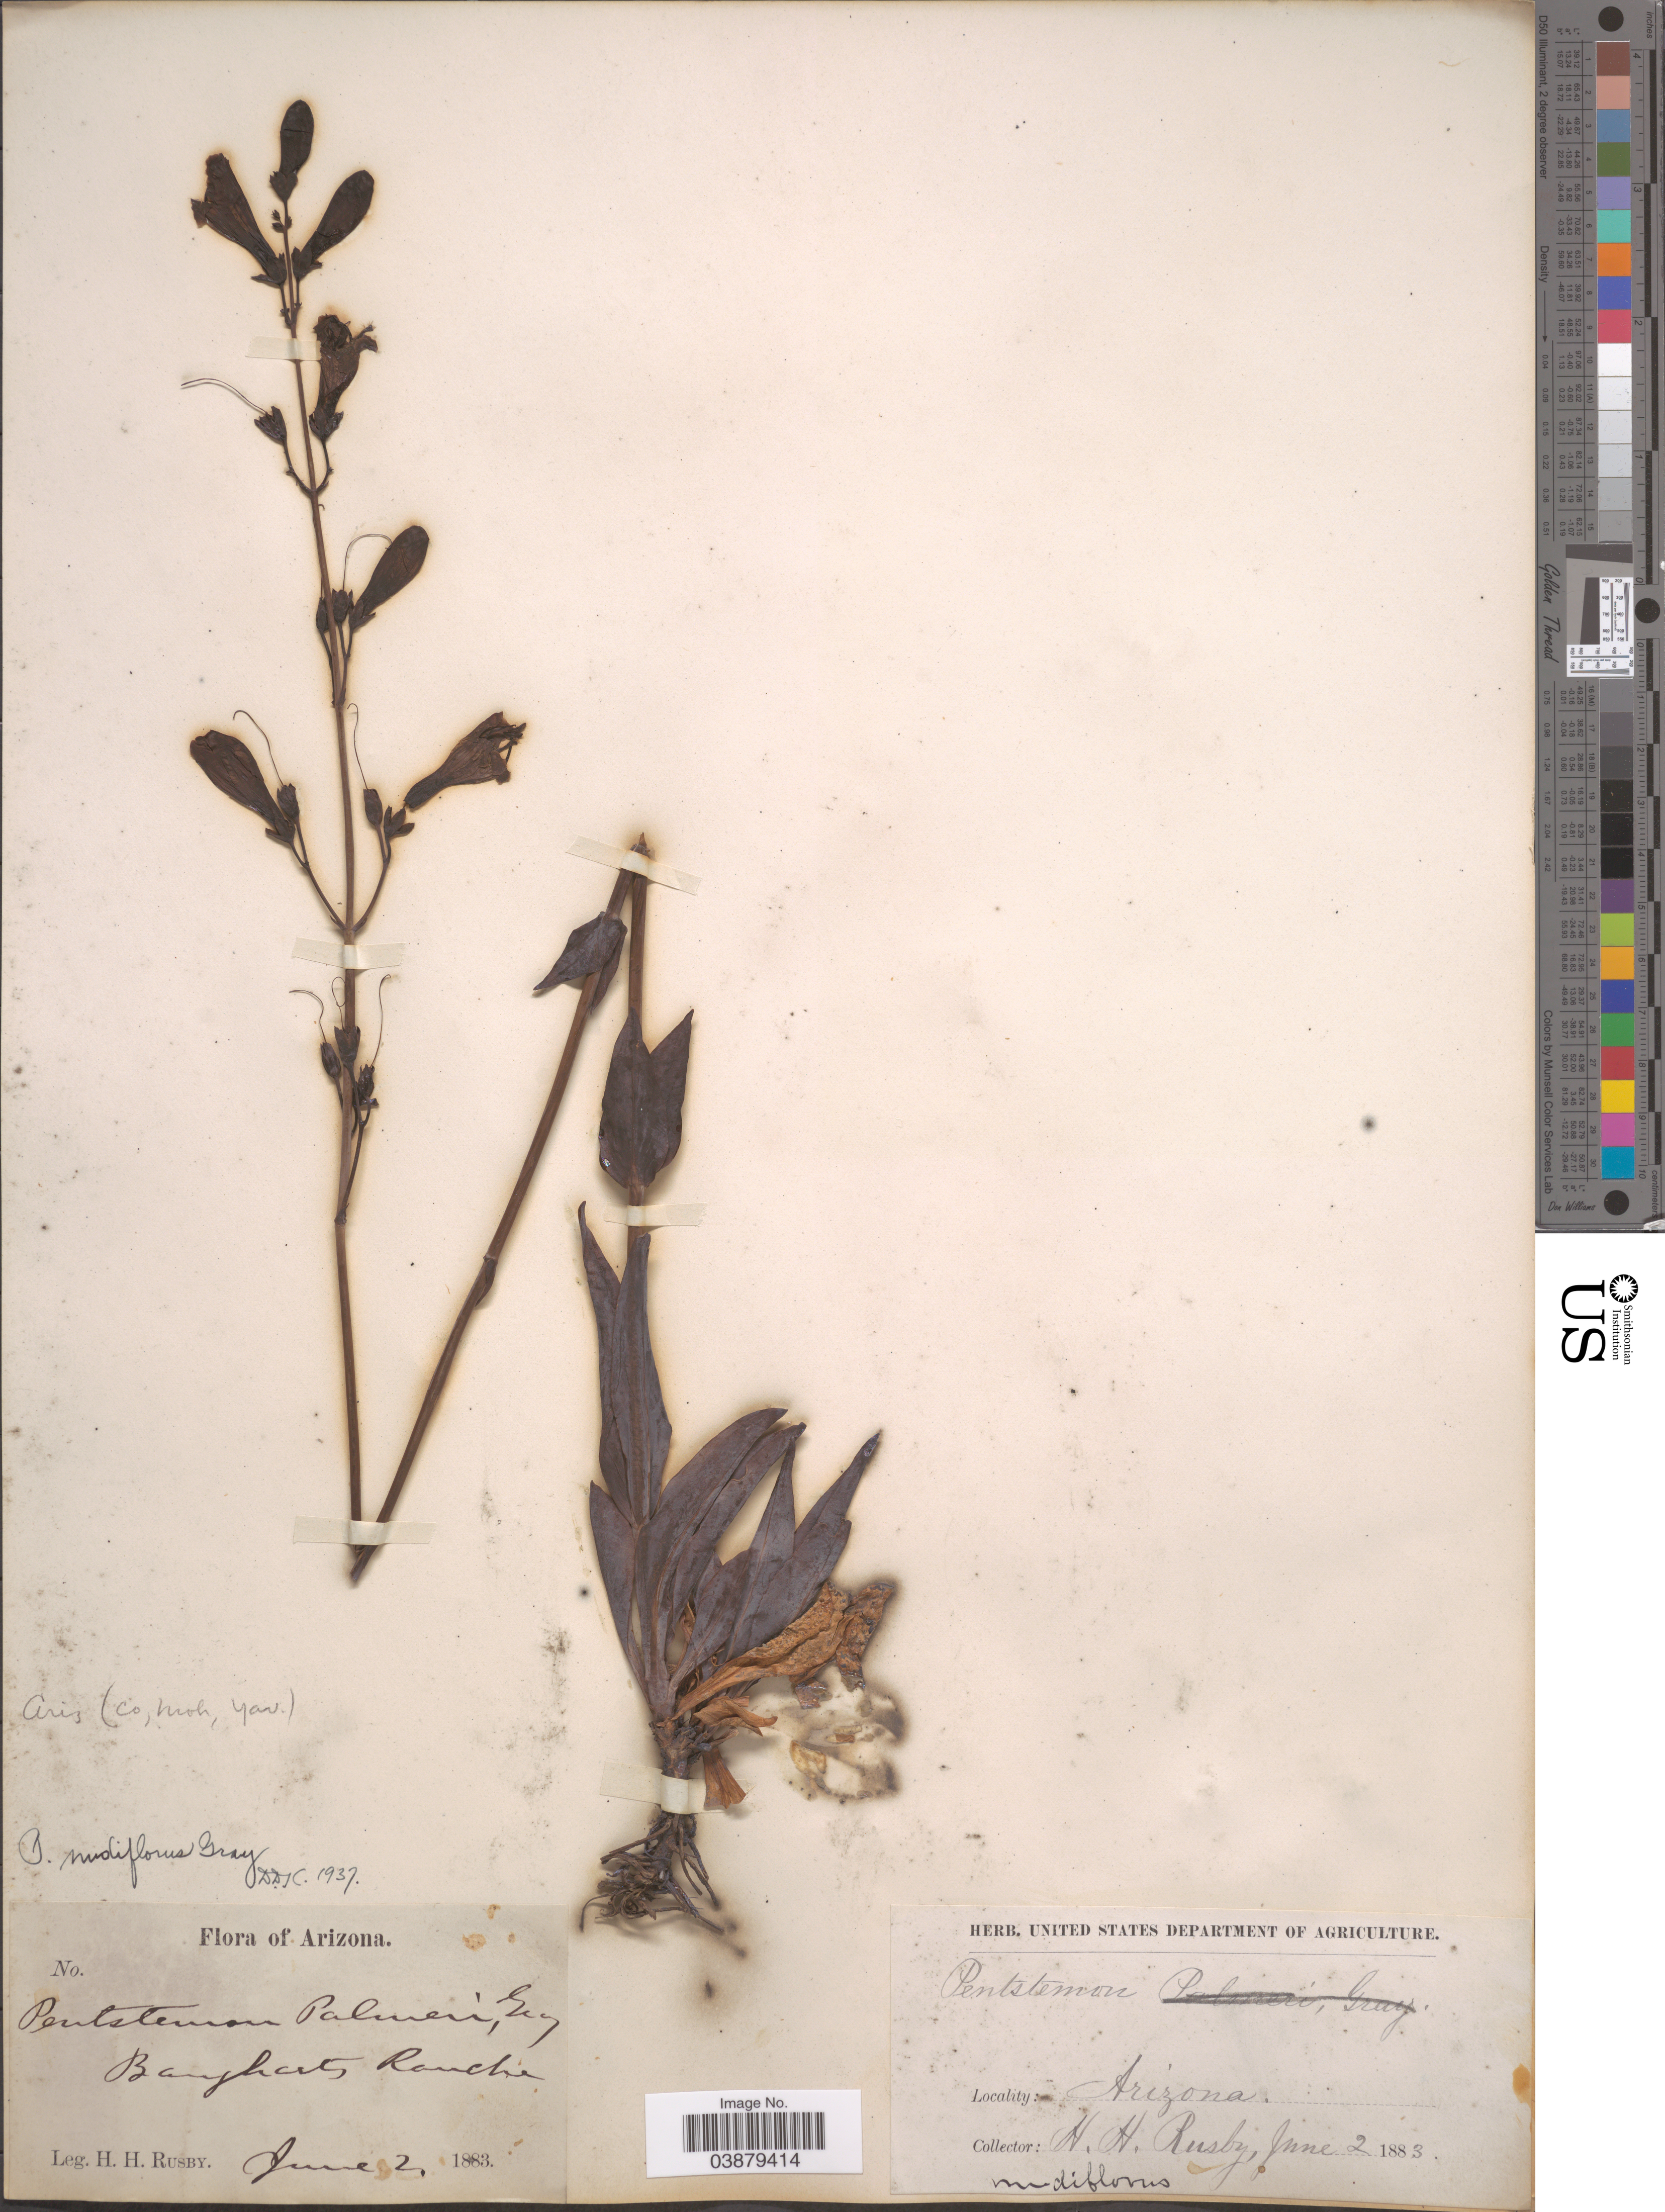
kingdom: Plantae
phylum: Tracheophyta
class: Magnoliopsida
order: Lamiales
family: Plantaginaceae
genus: Penstemon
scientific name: Penstemon sp.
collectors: H. H. Rusby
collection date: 1883-06-02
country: United States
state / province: Arizona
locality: Banghart Ranch